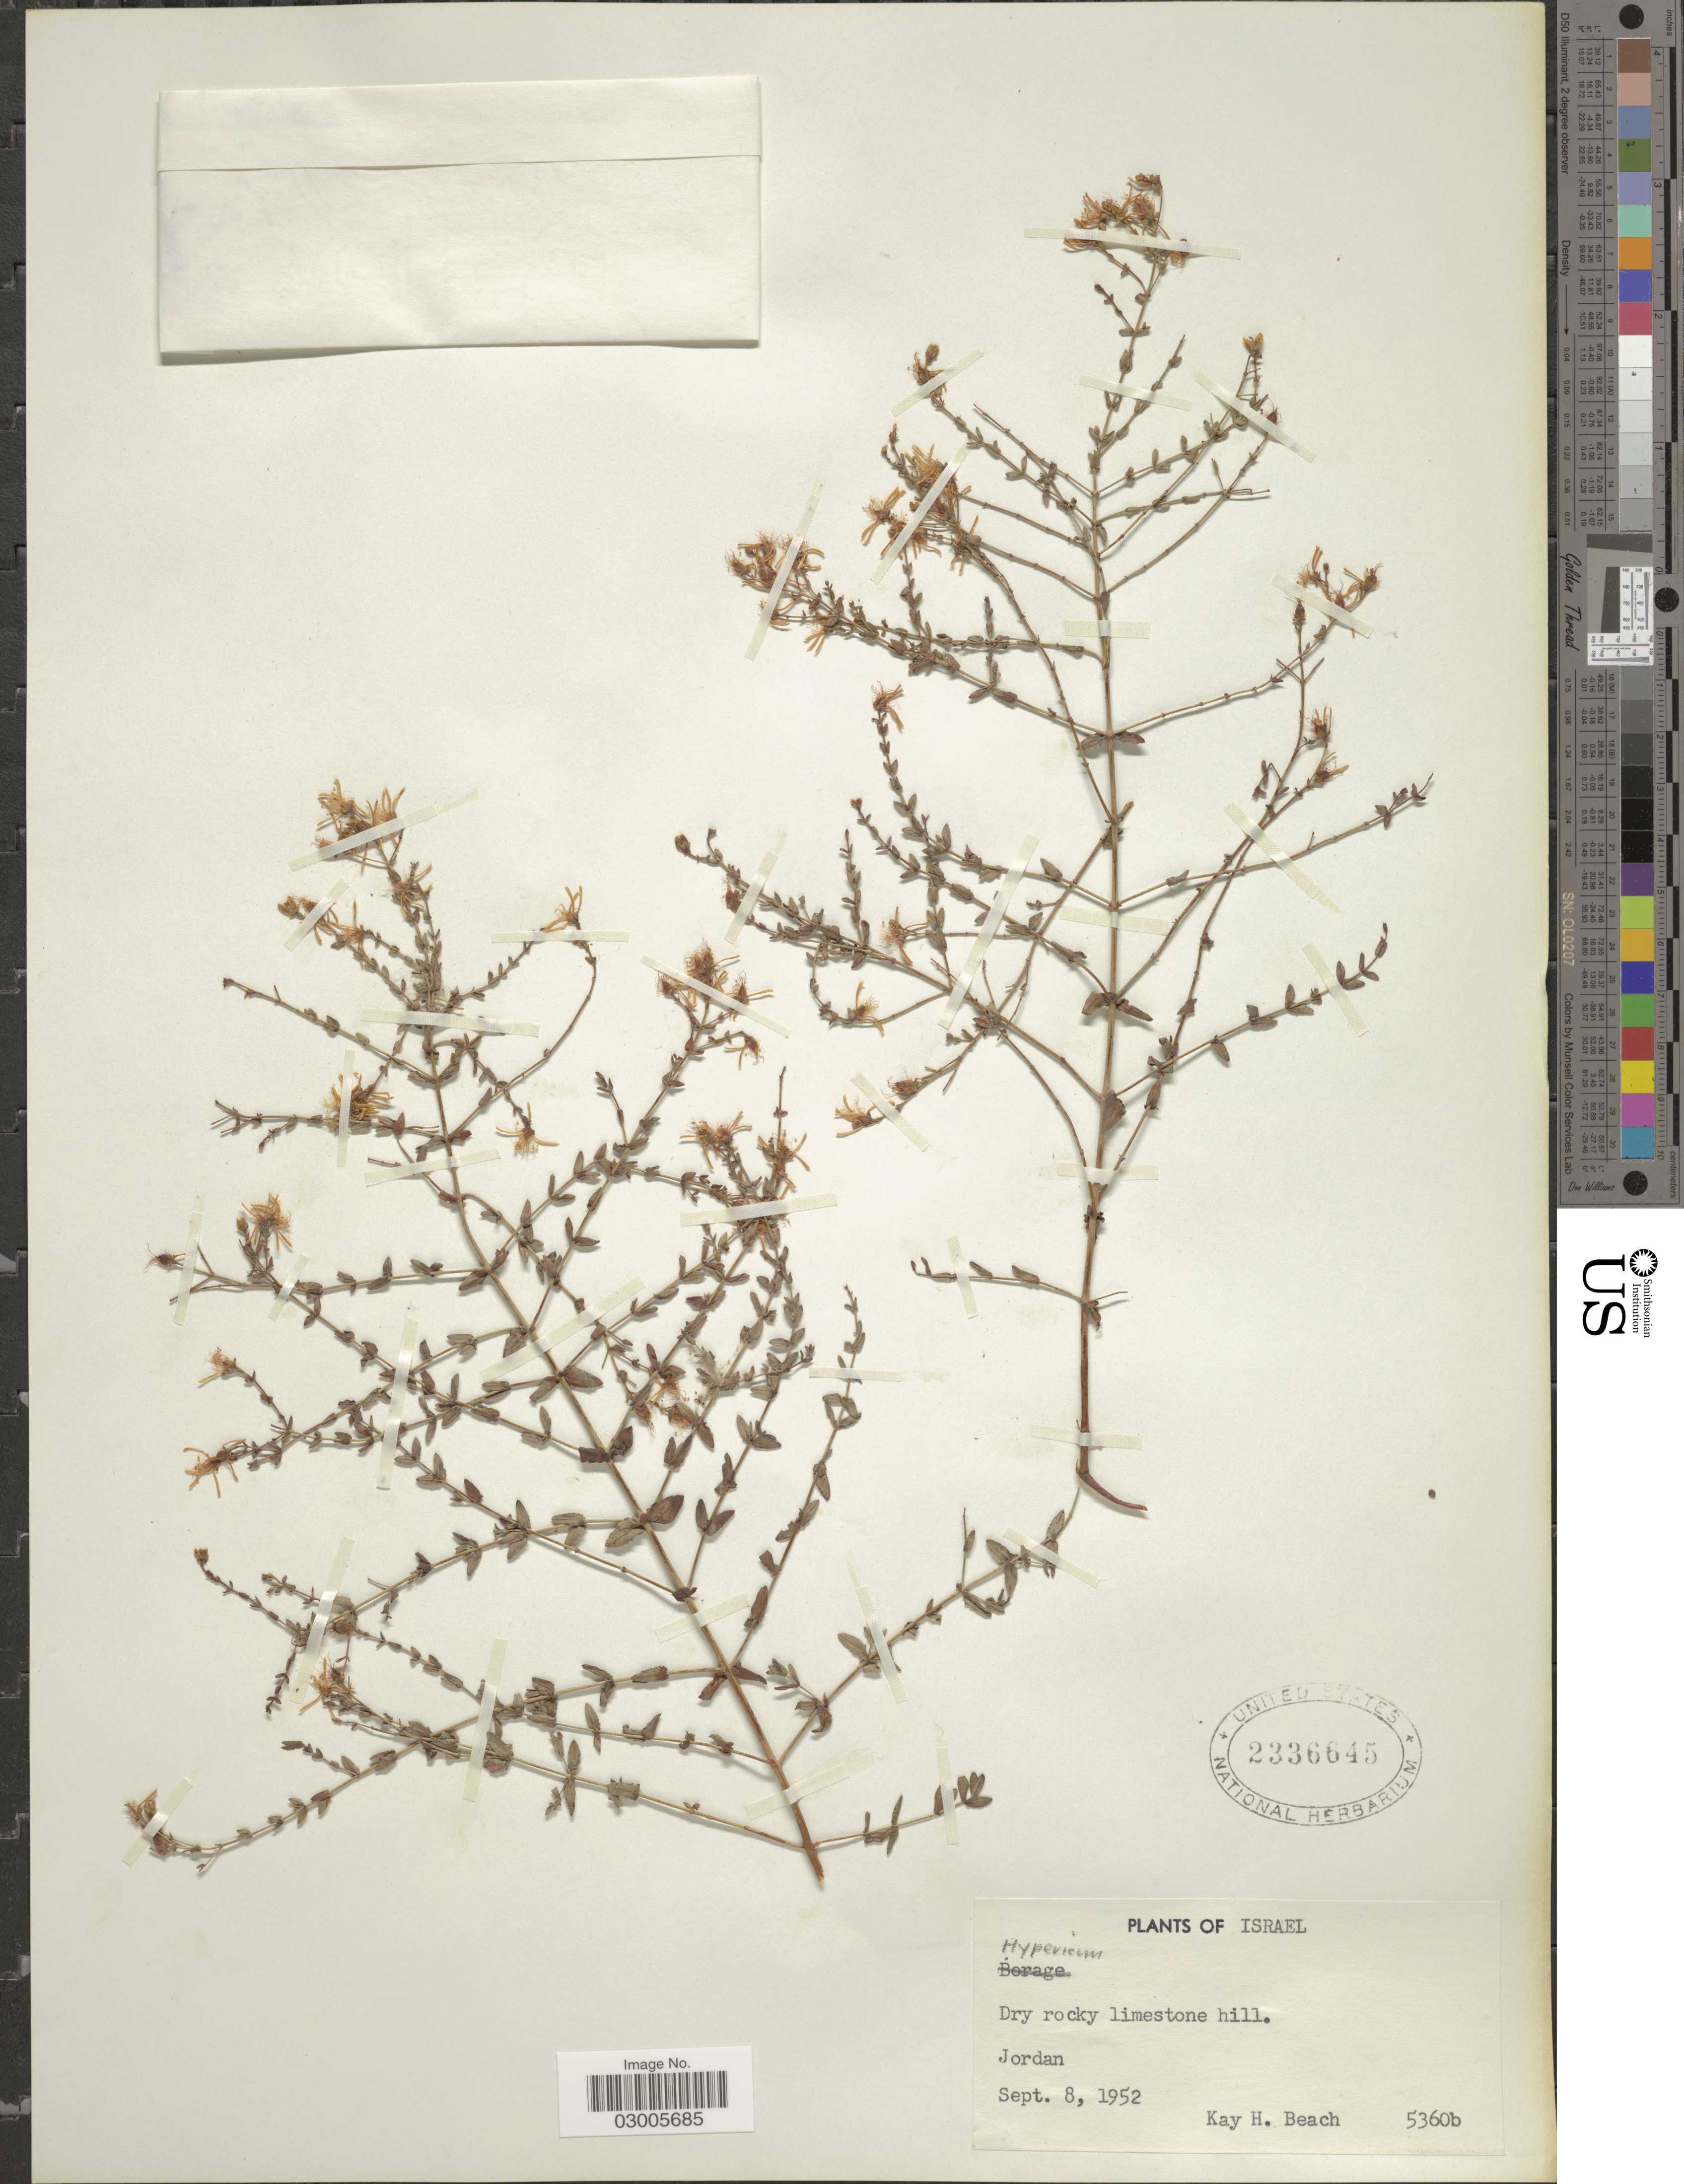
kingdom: Plantae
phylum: Tracheophyta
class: Magnoliopsida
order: Malpighiales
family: Hypericaceae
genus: Hypericum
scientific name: Hypericum sp.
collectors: K. H. Beach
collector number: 5360b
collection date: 1952-09-08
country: Israel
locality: Jordan.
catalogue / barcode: US 2336645